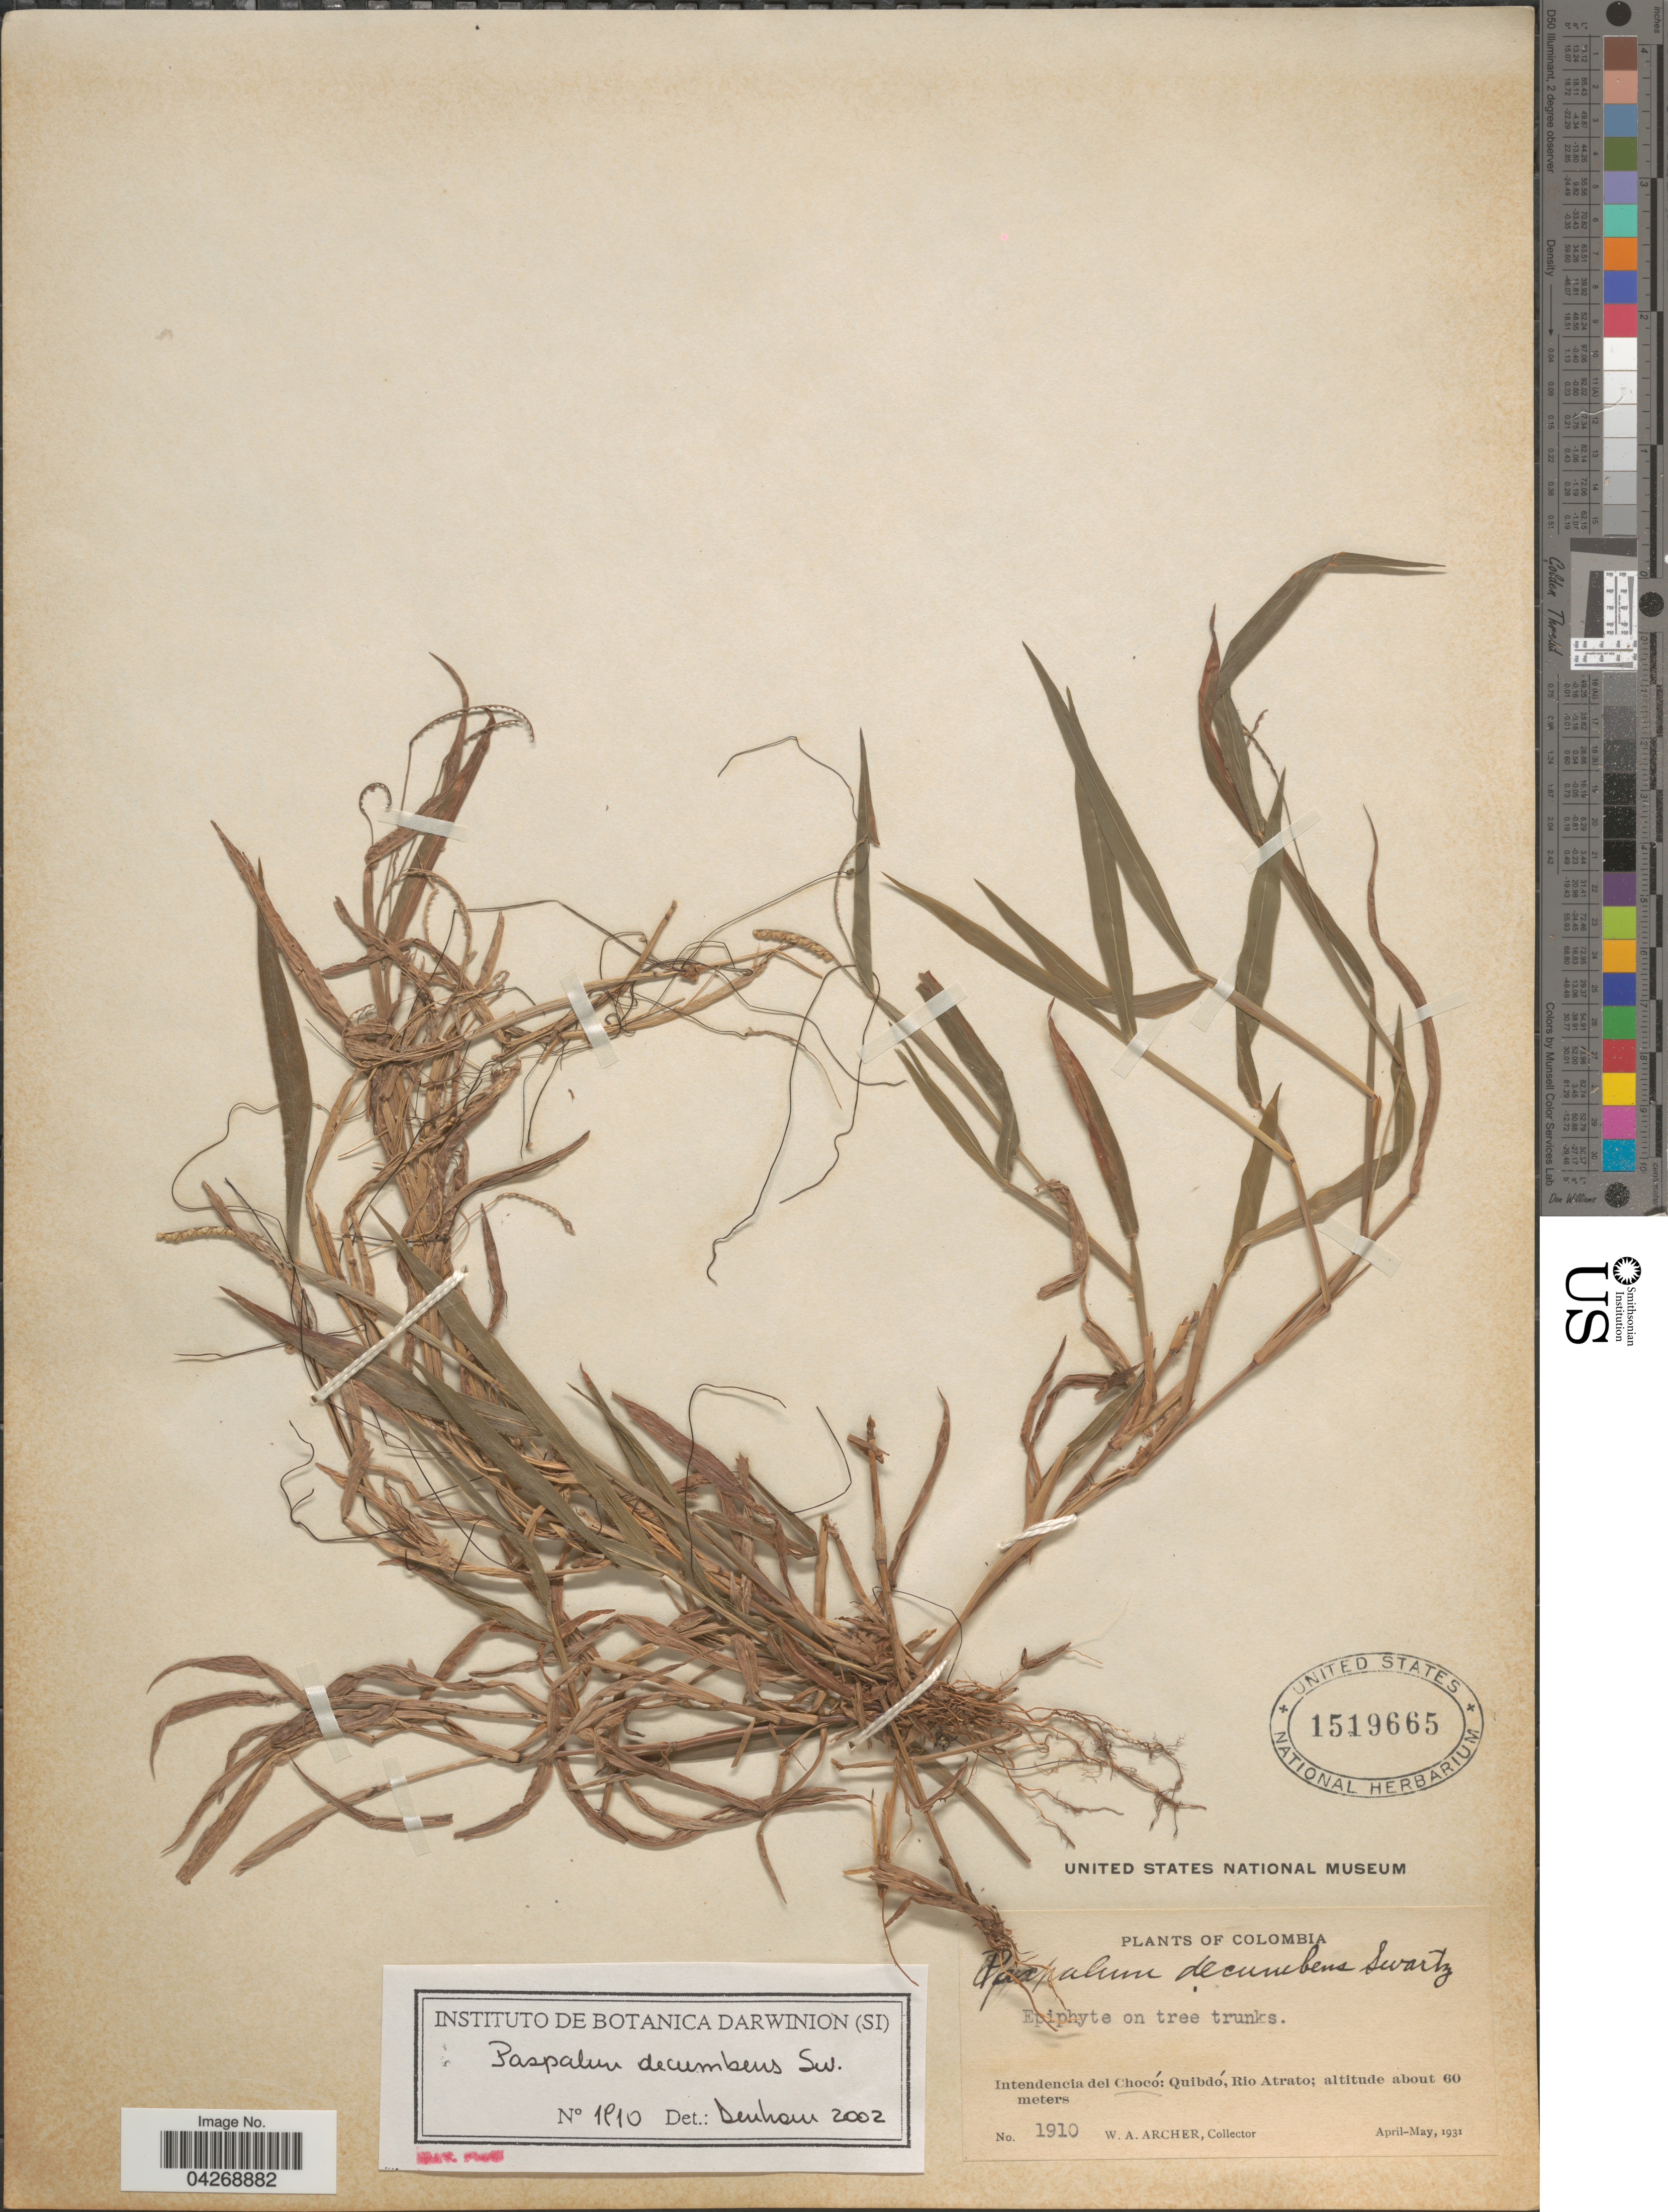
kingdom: Plantae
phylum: Tracheophyta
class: Liliopsida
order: Poales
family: Poaceae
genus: Paspalum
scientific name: Paspalum decumbens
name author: Sw.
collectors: W. Archer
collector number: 1910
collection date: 1931-04/1931-05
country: Colombia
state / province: Chocó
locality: Intendencia del Chocó, Rio Atrato.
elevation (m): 60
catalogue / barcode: US 1519665